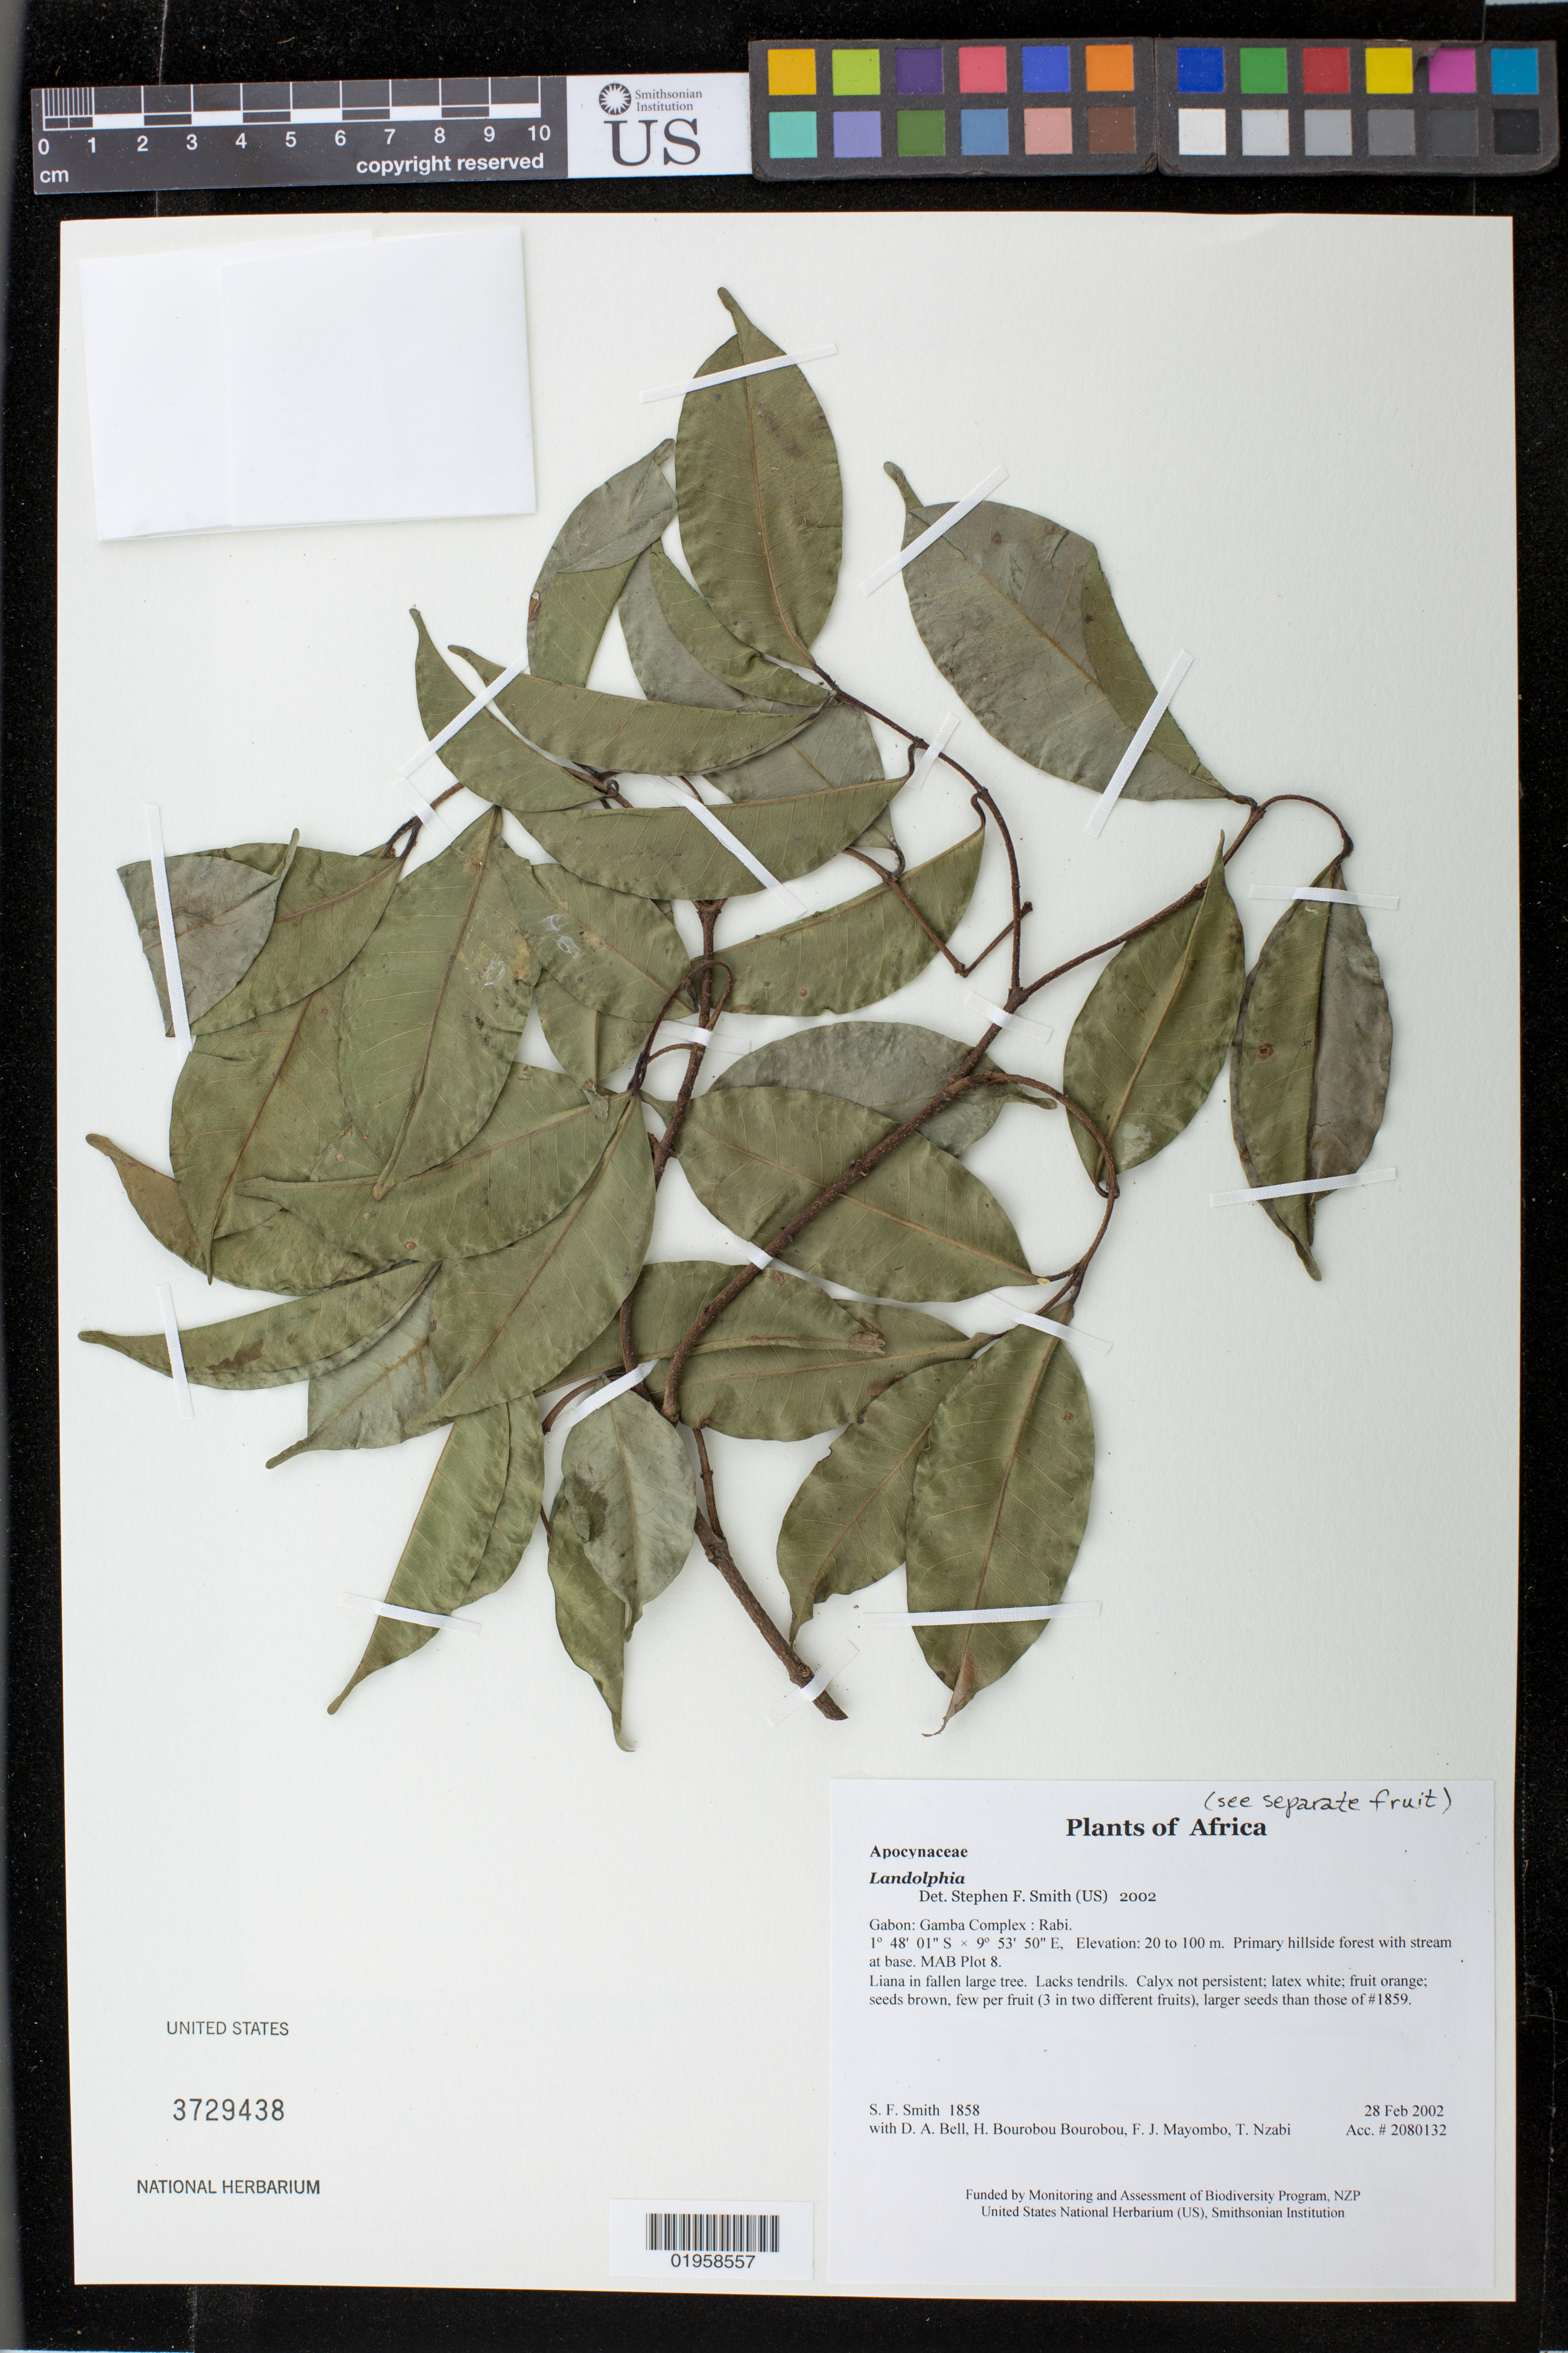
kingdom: Plantae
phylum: Tracheophyta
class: Magnoliopsida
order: Gentianales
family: Apocynaceae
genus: Landolphia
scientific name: Landolphia sp.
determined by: Smith, Stephen F., (US), NMNH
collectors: S.F. Smith, D. A. Bell, H. Bourobou Bourobou & F. J. Mayombo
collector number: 1858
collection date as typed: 28 Feb 2002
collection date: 2002-02-28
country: Gabon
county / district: Gamba Complex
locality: Rabi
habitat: Primary hillside forest with stream at base. MAB Plot 8.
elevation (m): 20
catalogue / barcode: US 3729438